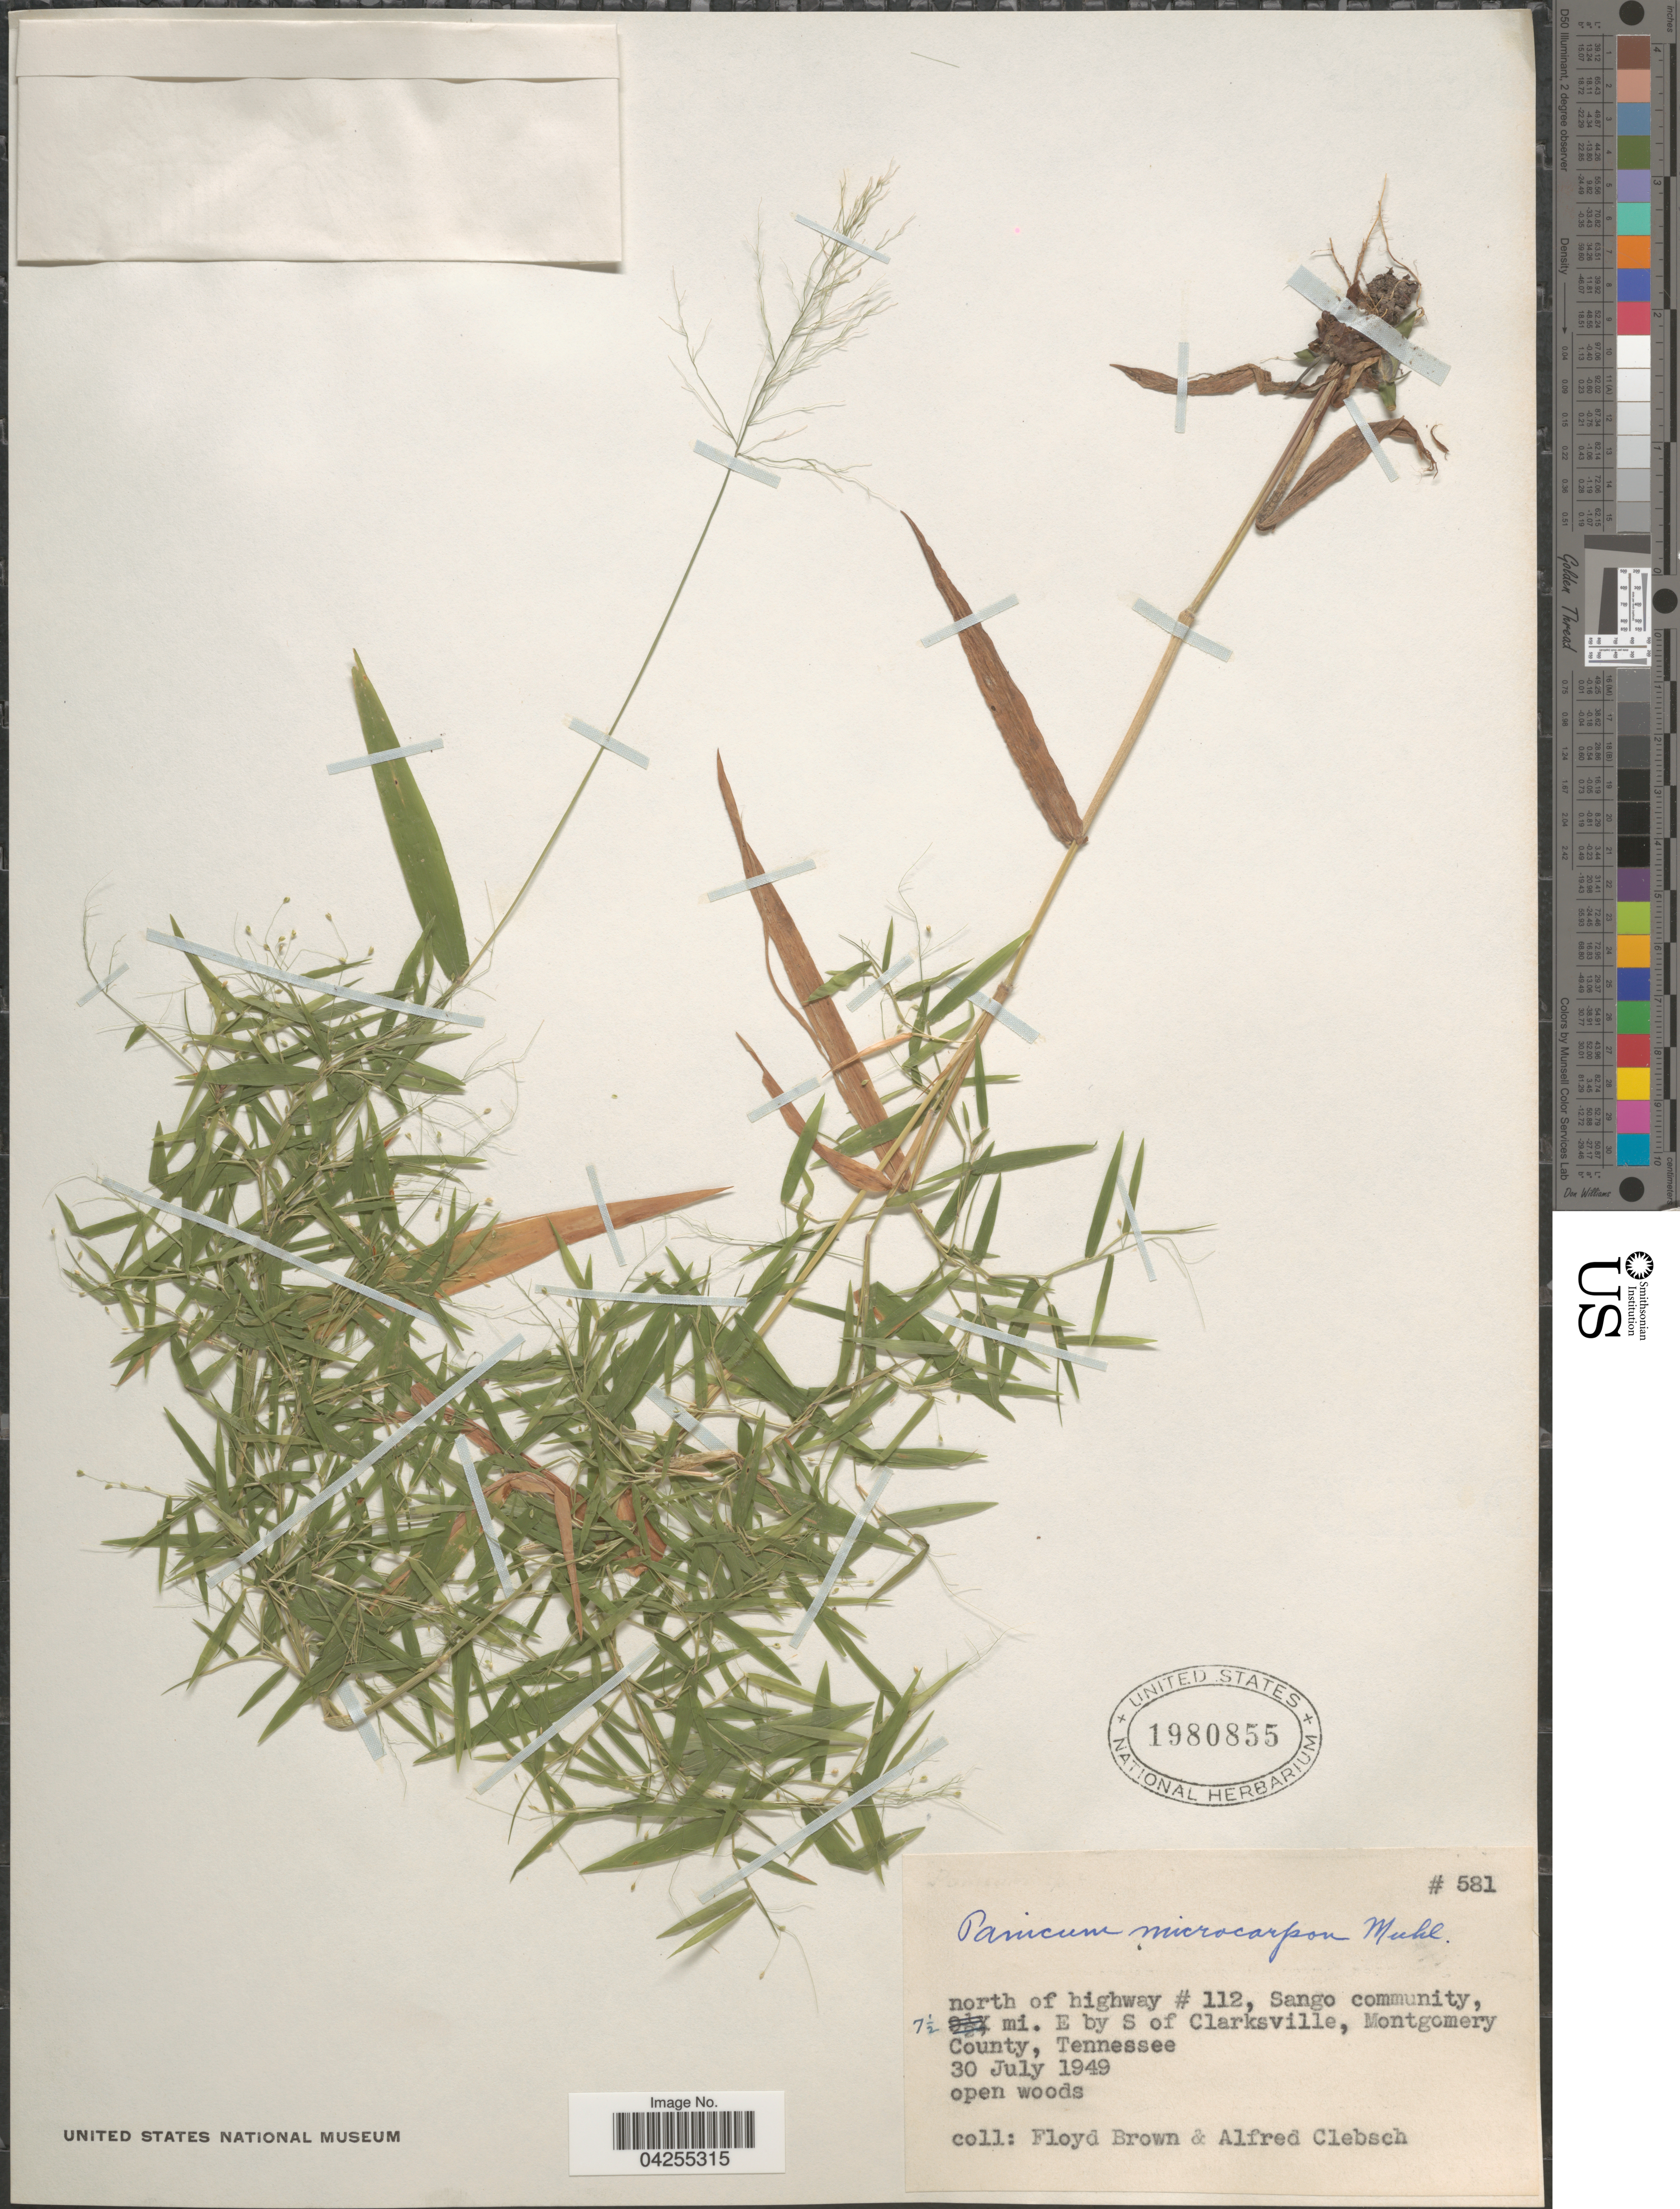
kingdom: Plantae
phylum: Tracheophyta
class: Liliopsida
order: Poales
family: Poaceae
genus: Dichanthelium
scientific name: Dichanthelium dichotomum var. dichotomum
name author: (L.) Gould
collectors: F. Brown & A. Clebsch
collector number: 581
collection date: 1949-07-30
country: United States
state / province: Tennessee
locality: North of highway # 112, Sango community, 7 1/2 mi. E by S of Clarksville, Montgomery County.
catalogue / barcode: US 1980855